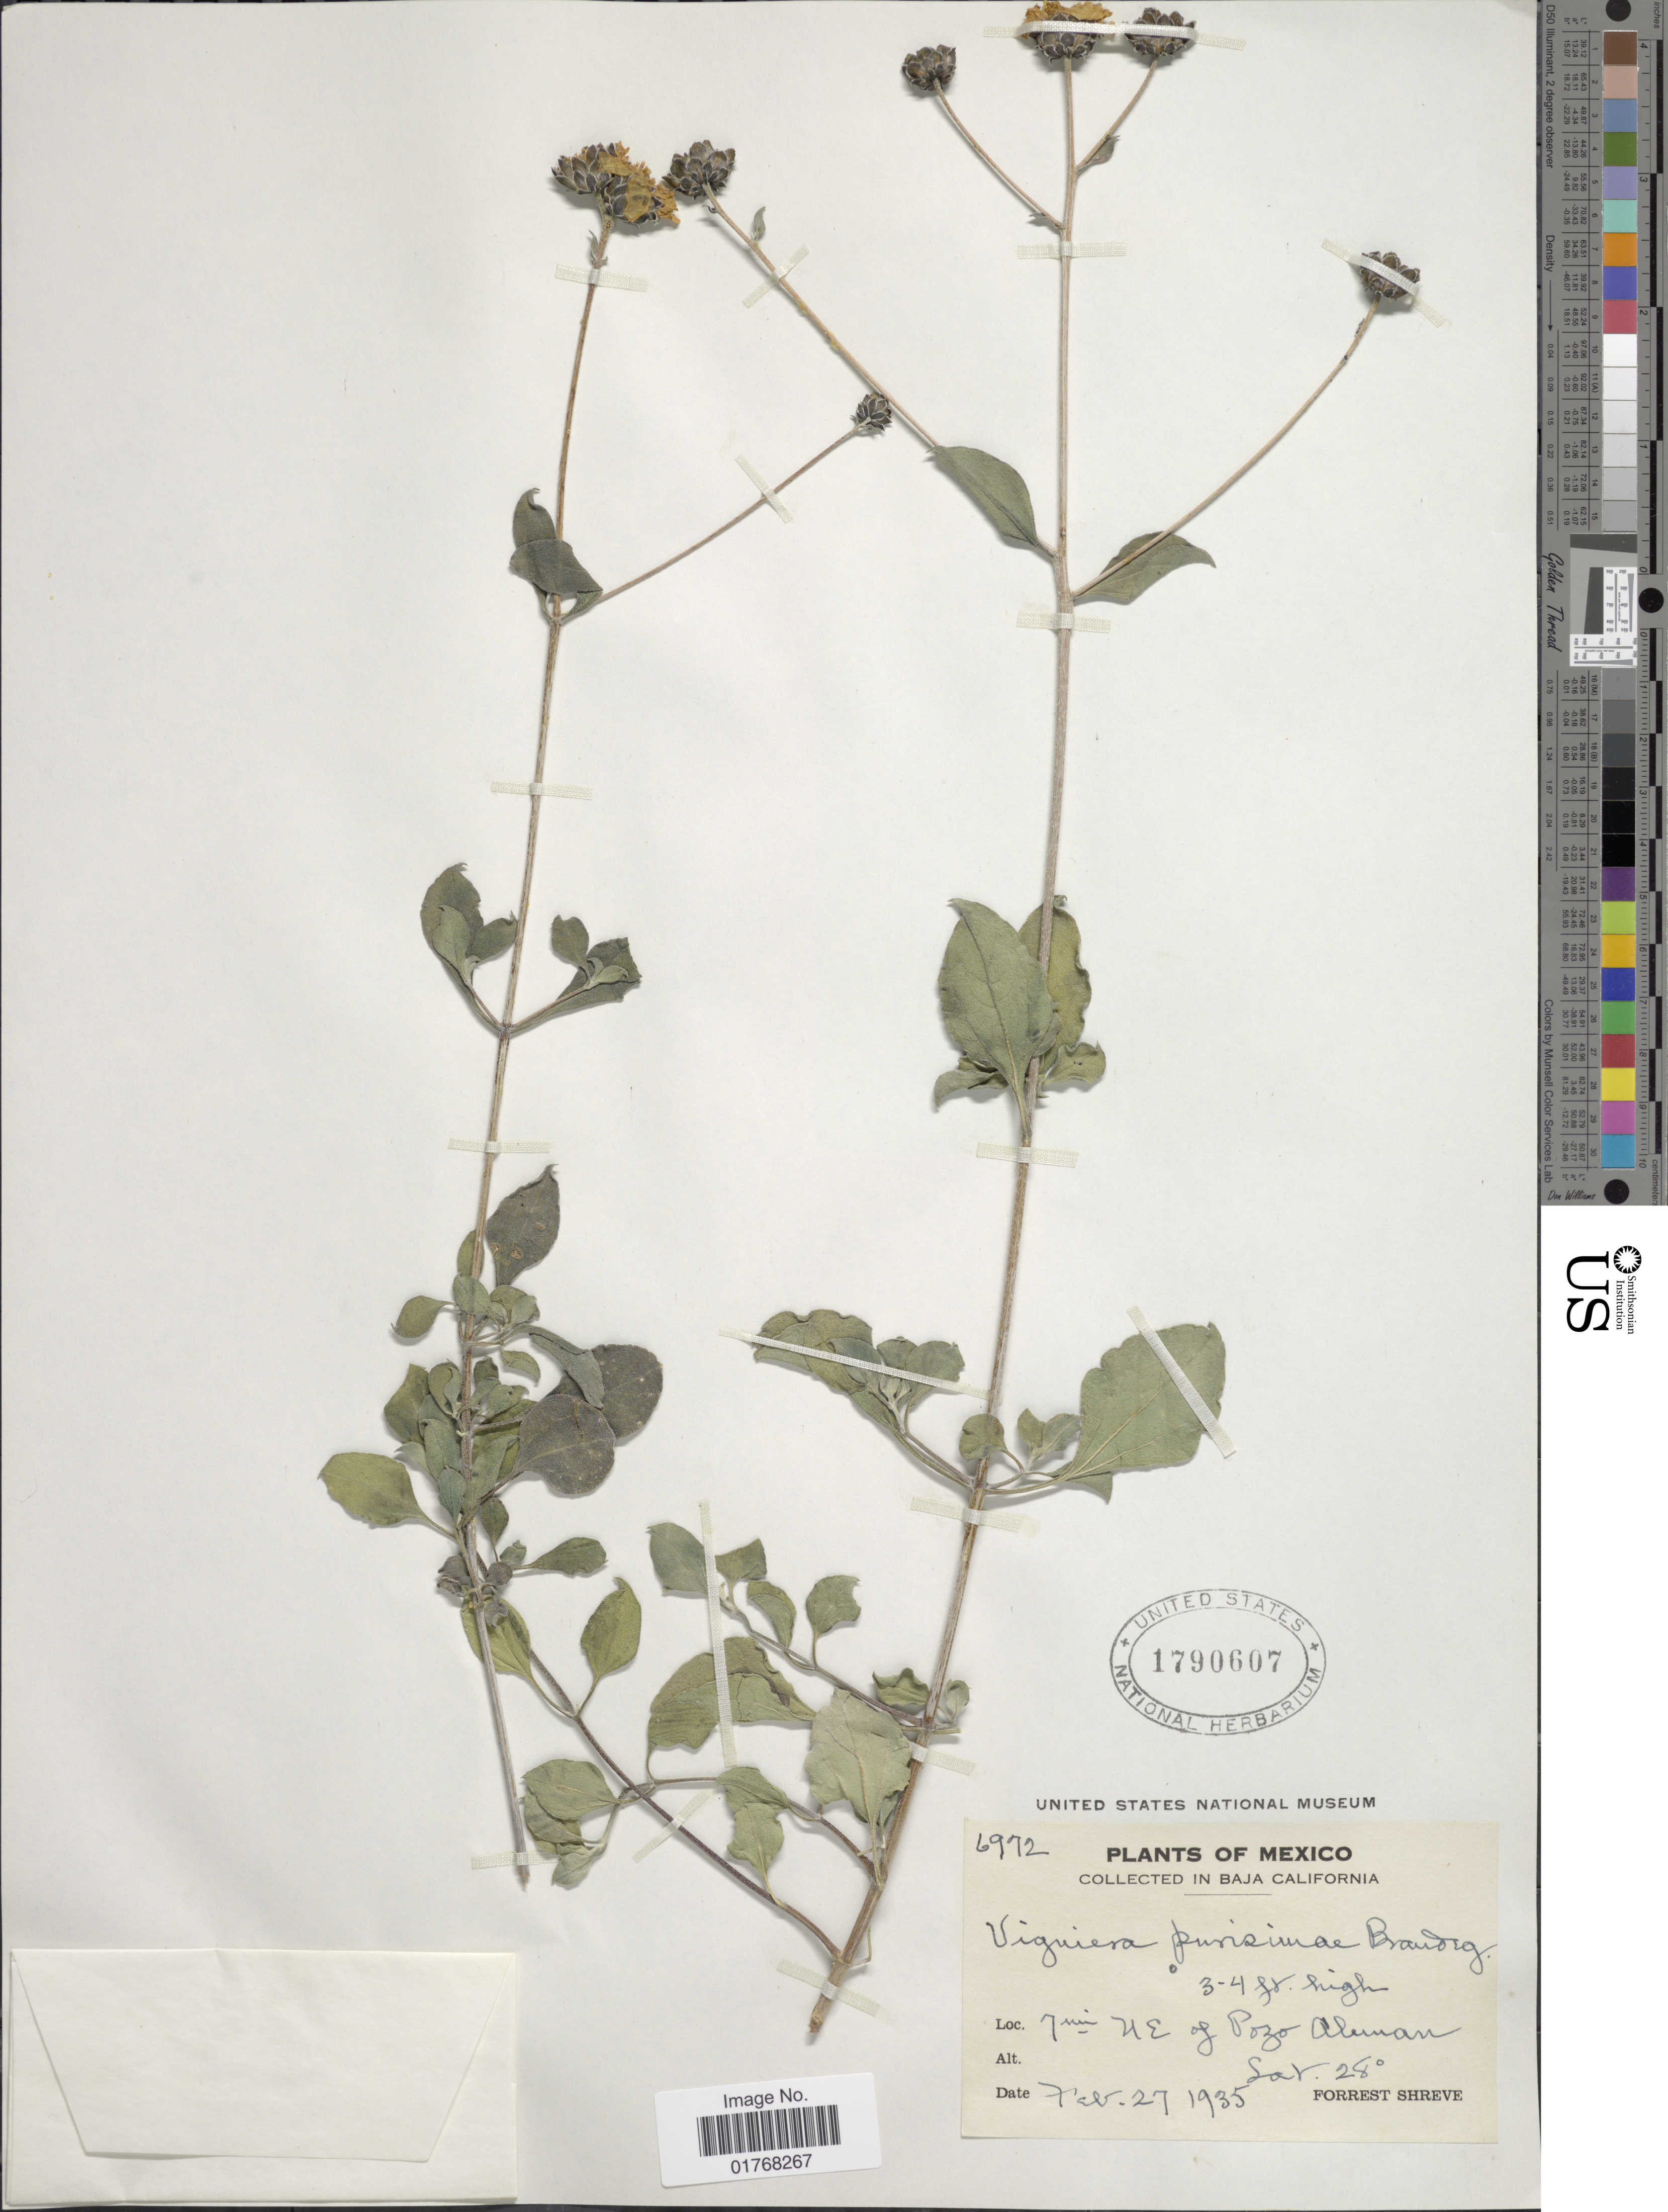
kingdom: Plantae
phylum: Tracheophyta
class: Magnoliopsida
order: Asterales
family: Asteraceae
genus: Viguiera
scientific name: Viguiera purisimae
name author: Brandegee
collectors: F. Shreve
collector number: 6972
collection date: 1935-02-27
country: Mexico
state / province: Baja California Sur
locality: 7 mi NE of Pozo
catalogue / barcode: US 1790607